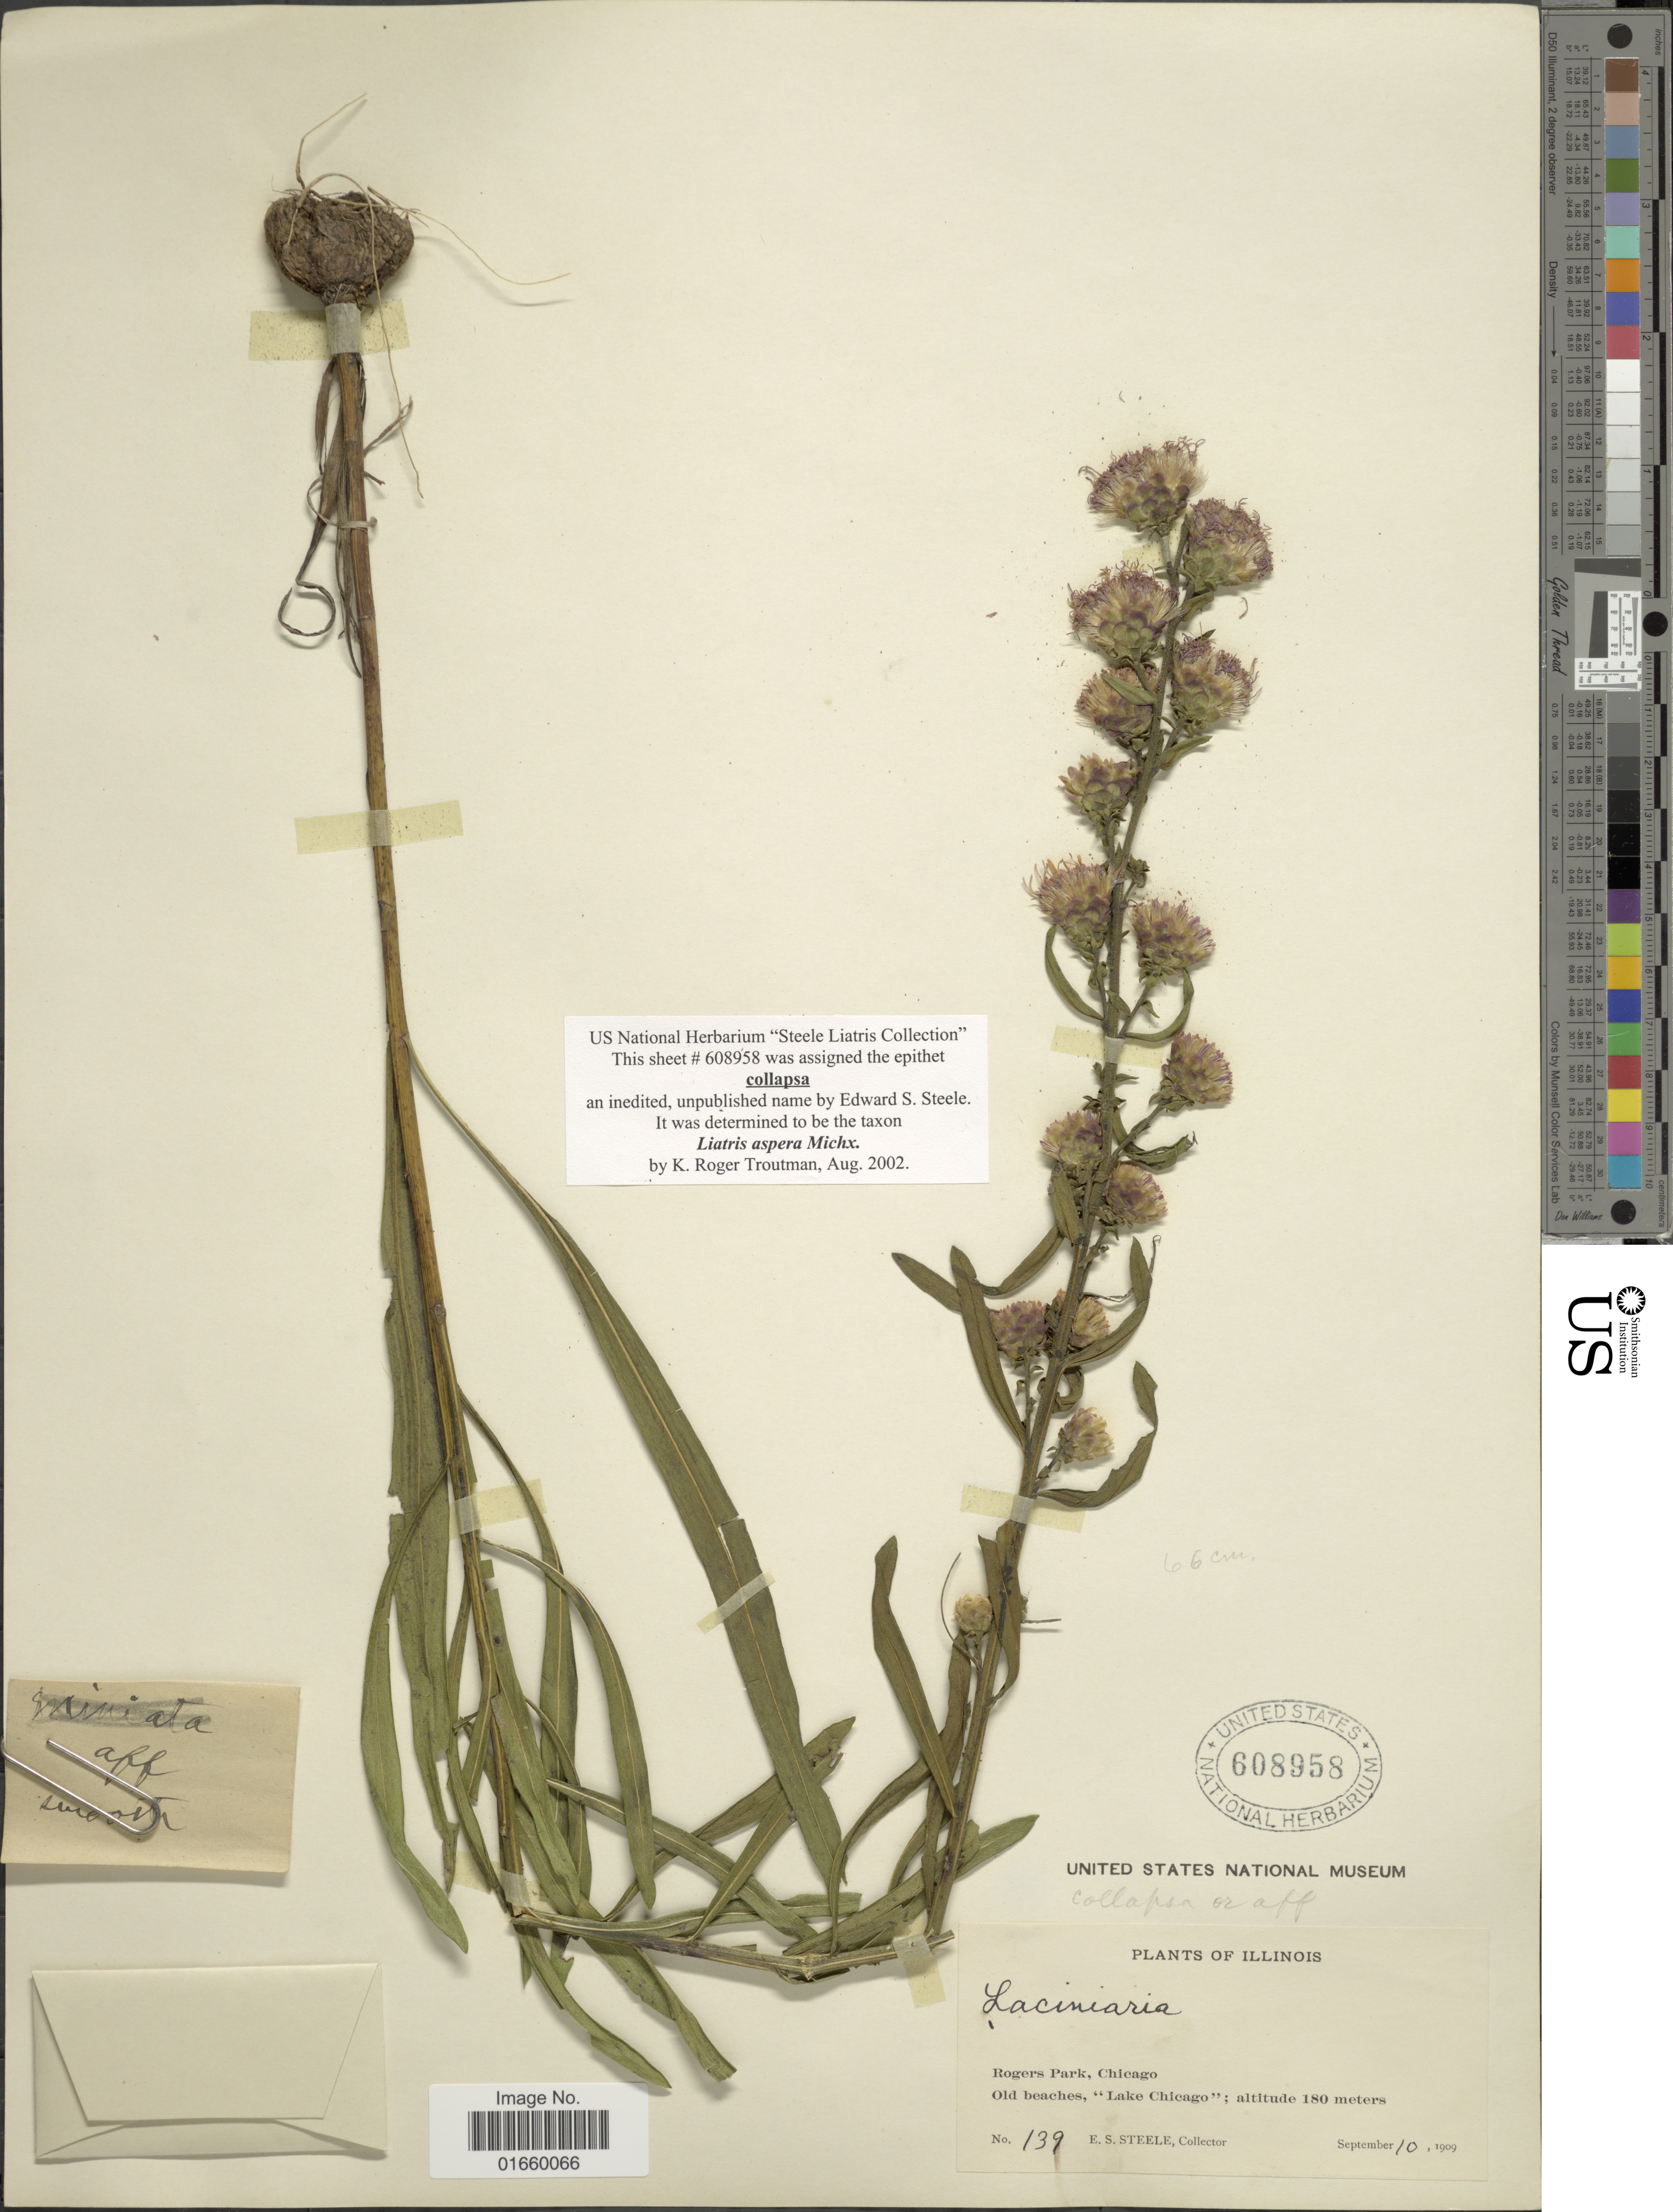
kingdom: Plantae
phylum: Tracheophyta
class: Magnoliopsida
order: Asterales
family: Asteraceae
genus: Liatris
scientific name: Liatris aspera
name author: Michx.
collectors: E. Steele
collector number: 139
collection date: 1909-09-10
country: United States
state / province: Illinois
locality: Rogers Park, Chicago, Old Beaches, "Lake Chicago"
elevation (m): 180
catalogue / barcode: US 608958